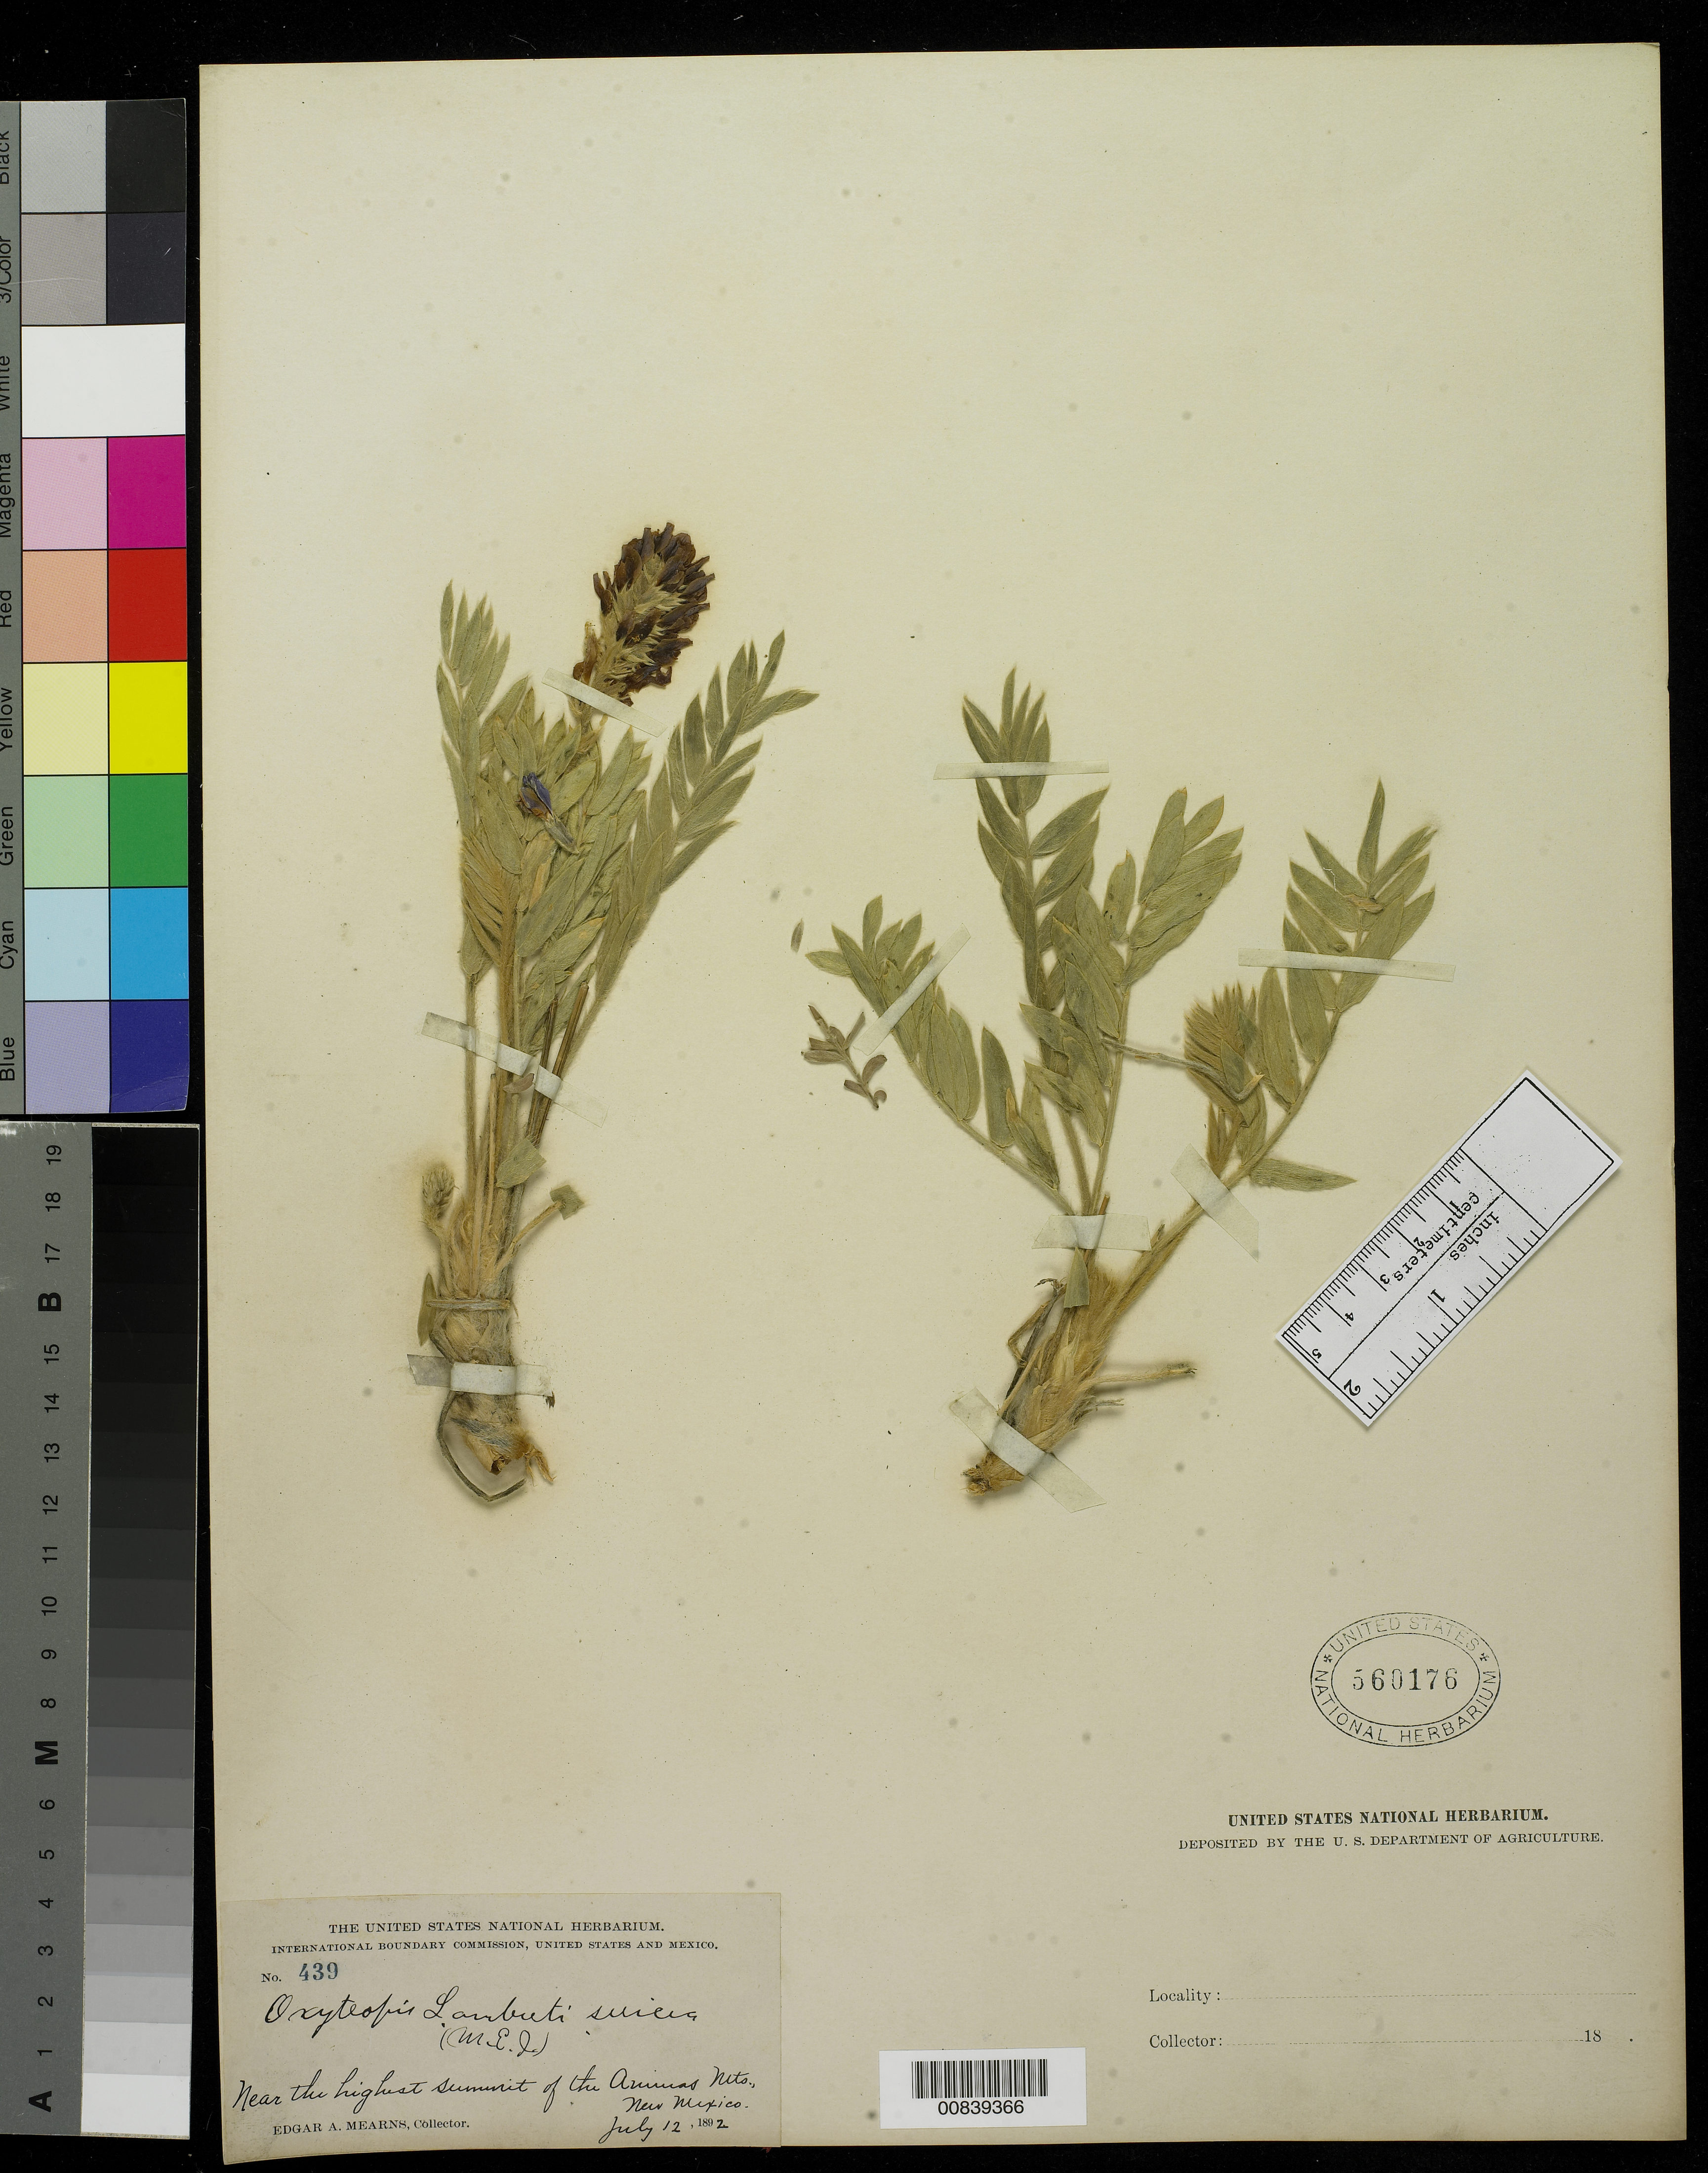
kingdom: Plantae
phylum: Tracheophyta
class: Magnoliopsida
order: Fabales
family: Fabaceae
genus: Oxytropis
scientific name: Oxytropis lambertii var. bigelovii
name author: A. Gray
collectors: E. A. Mearns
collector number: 439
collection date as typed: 12 Jul 1892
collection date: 1892-07-12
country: United States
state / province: New Mexico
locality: Near the highest summit of the Animas Mts., New Mexico.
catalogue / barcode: US 560176